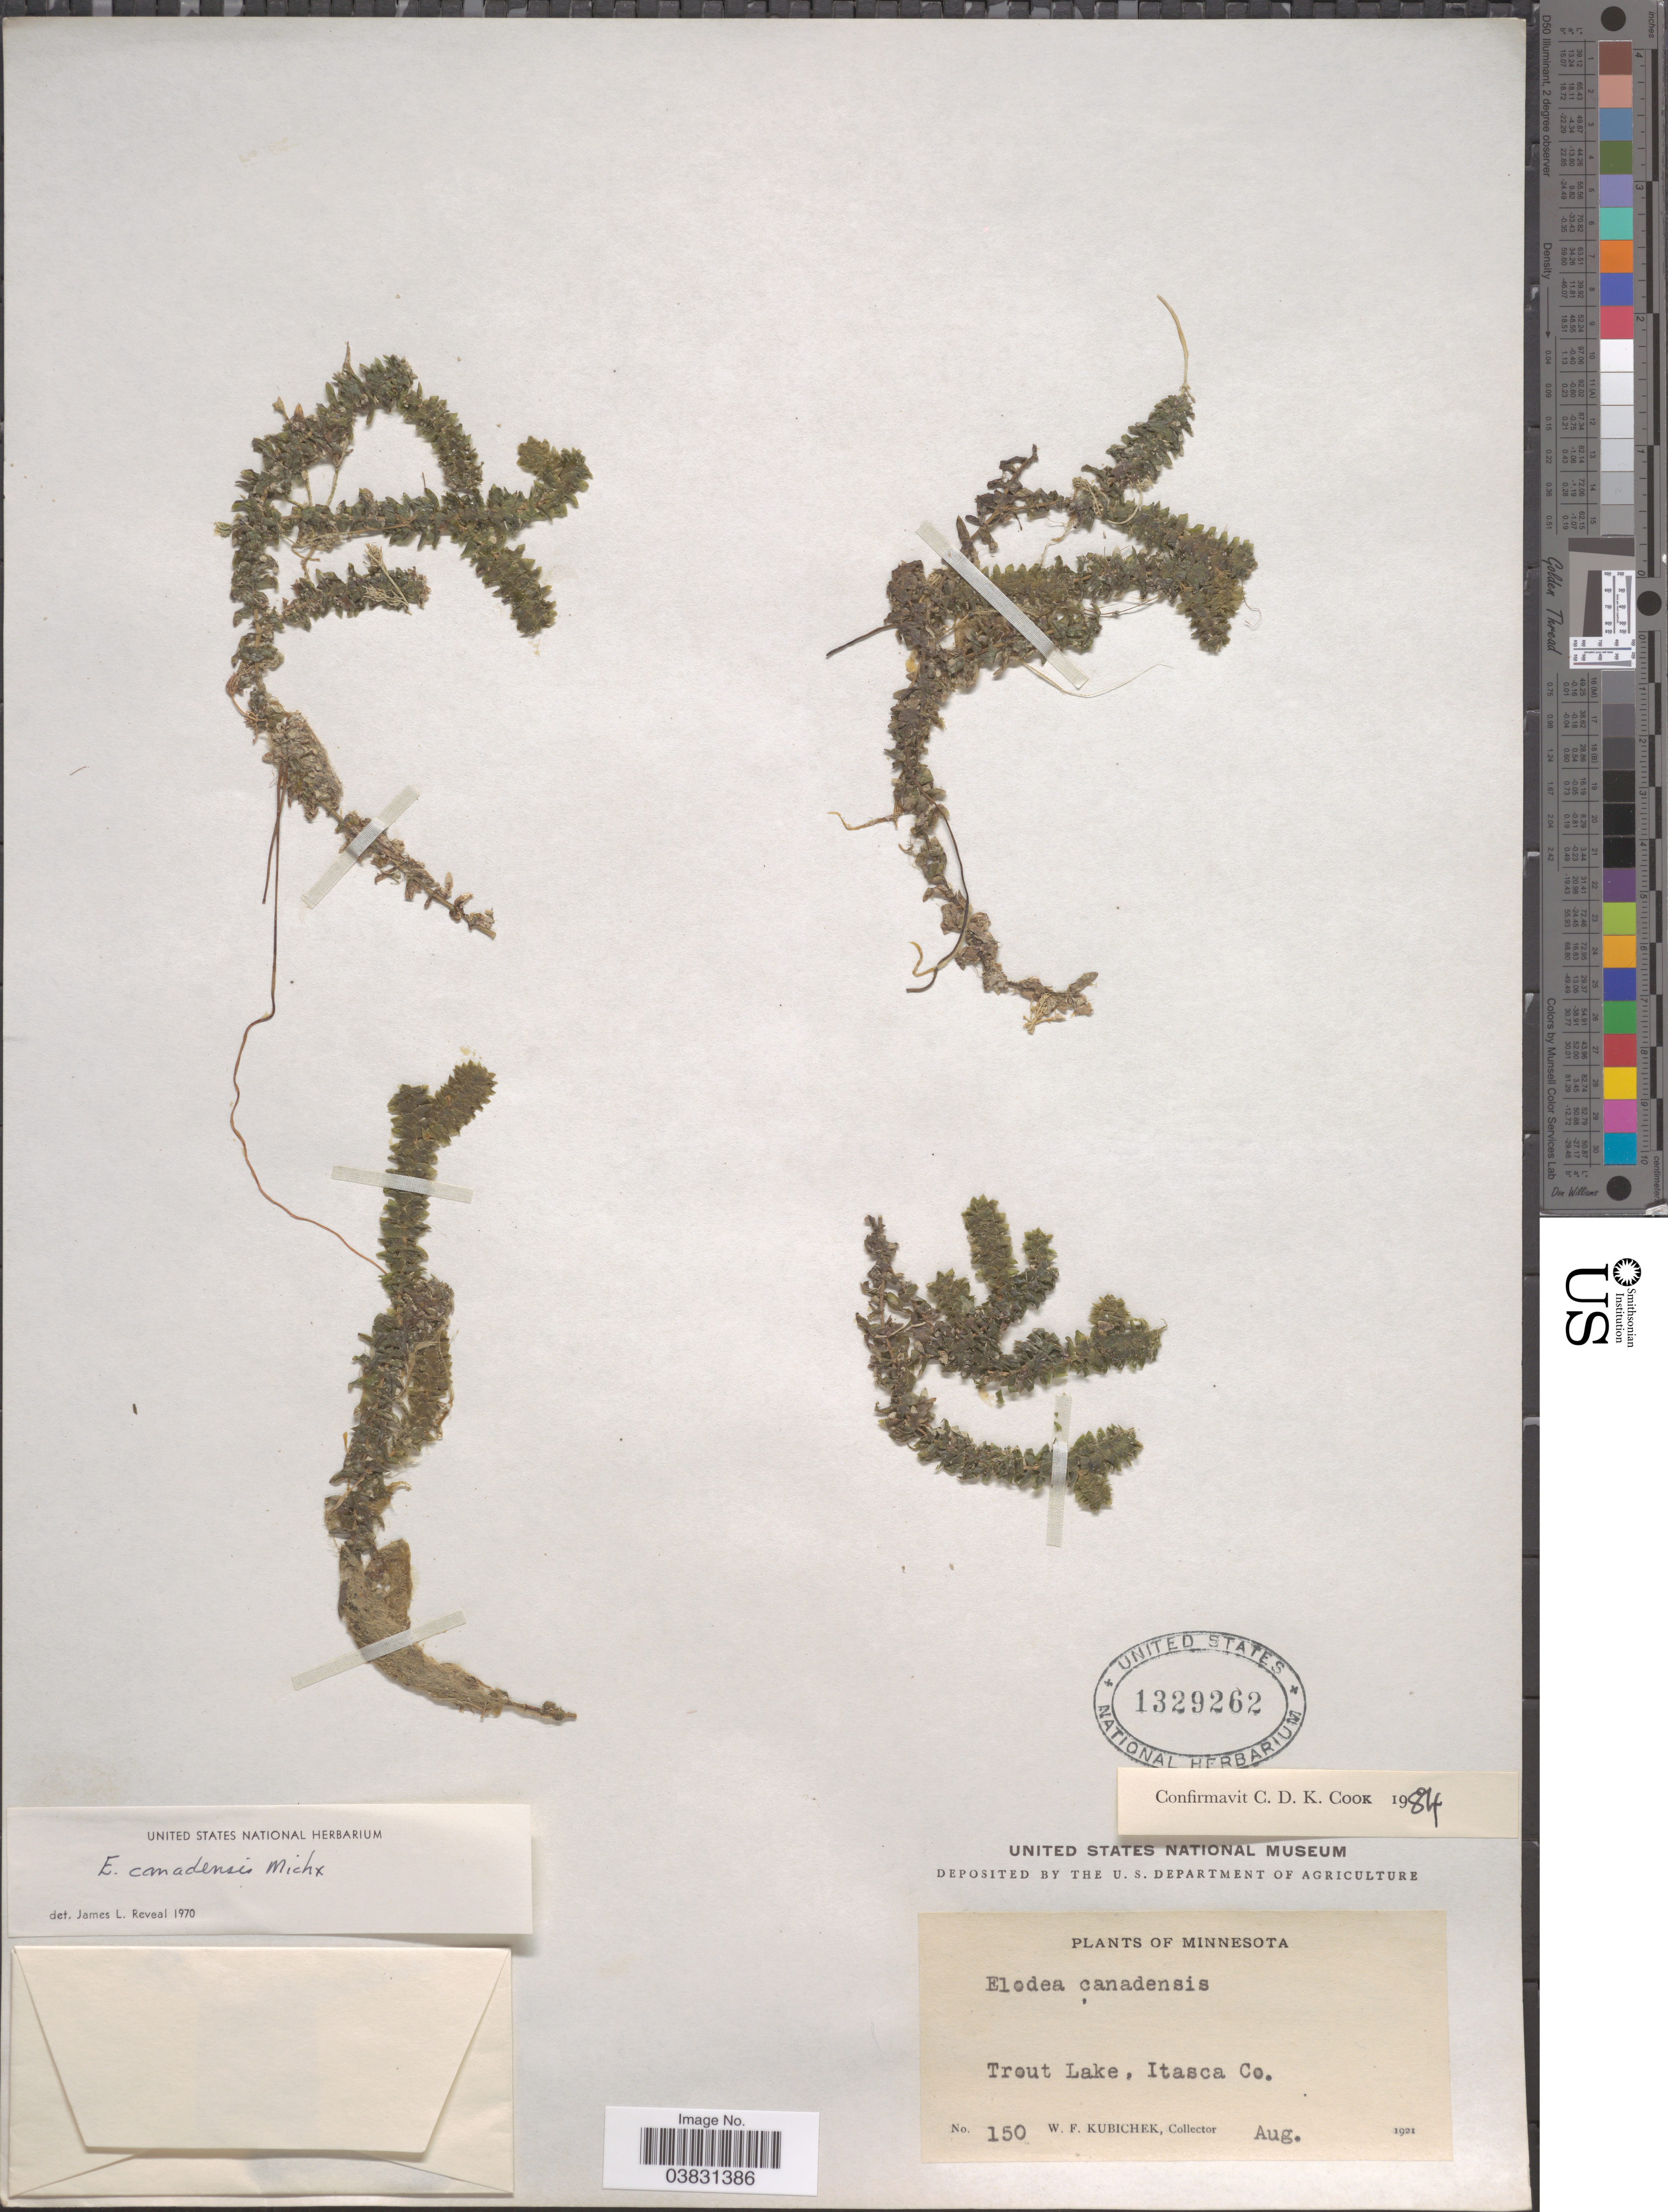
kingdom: Plantae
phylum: Tracheophyta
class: Liliopsida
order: Alismatales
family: Hydrocharitaceae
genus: Elodea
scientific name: Elodea canadensis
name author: Michx.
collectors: W. Kubichek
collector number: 150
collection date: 1921-08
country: United States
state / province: Minnesota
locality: Trout Lake, Itasca Co.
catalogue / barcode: US 1329262